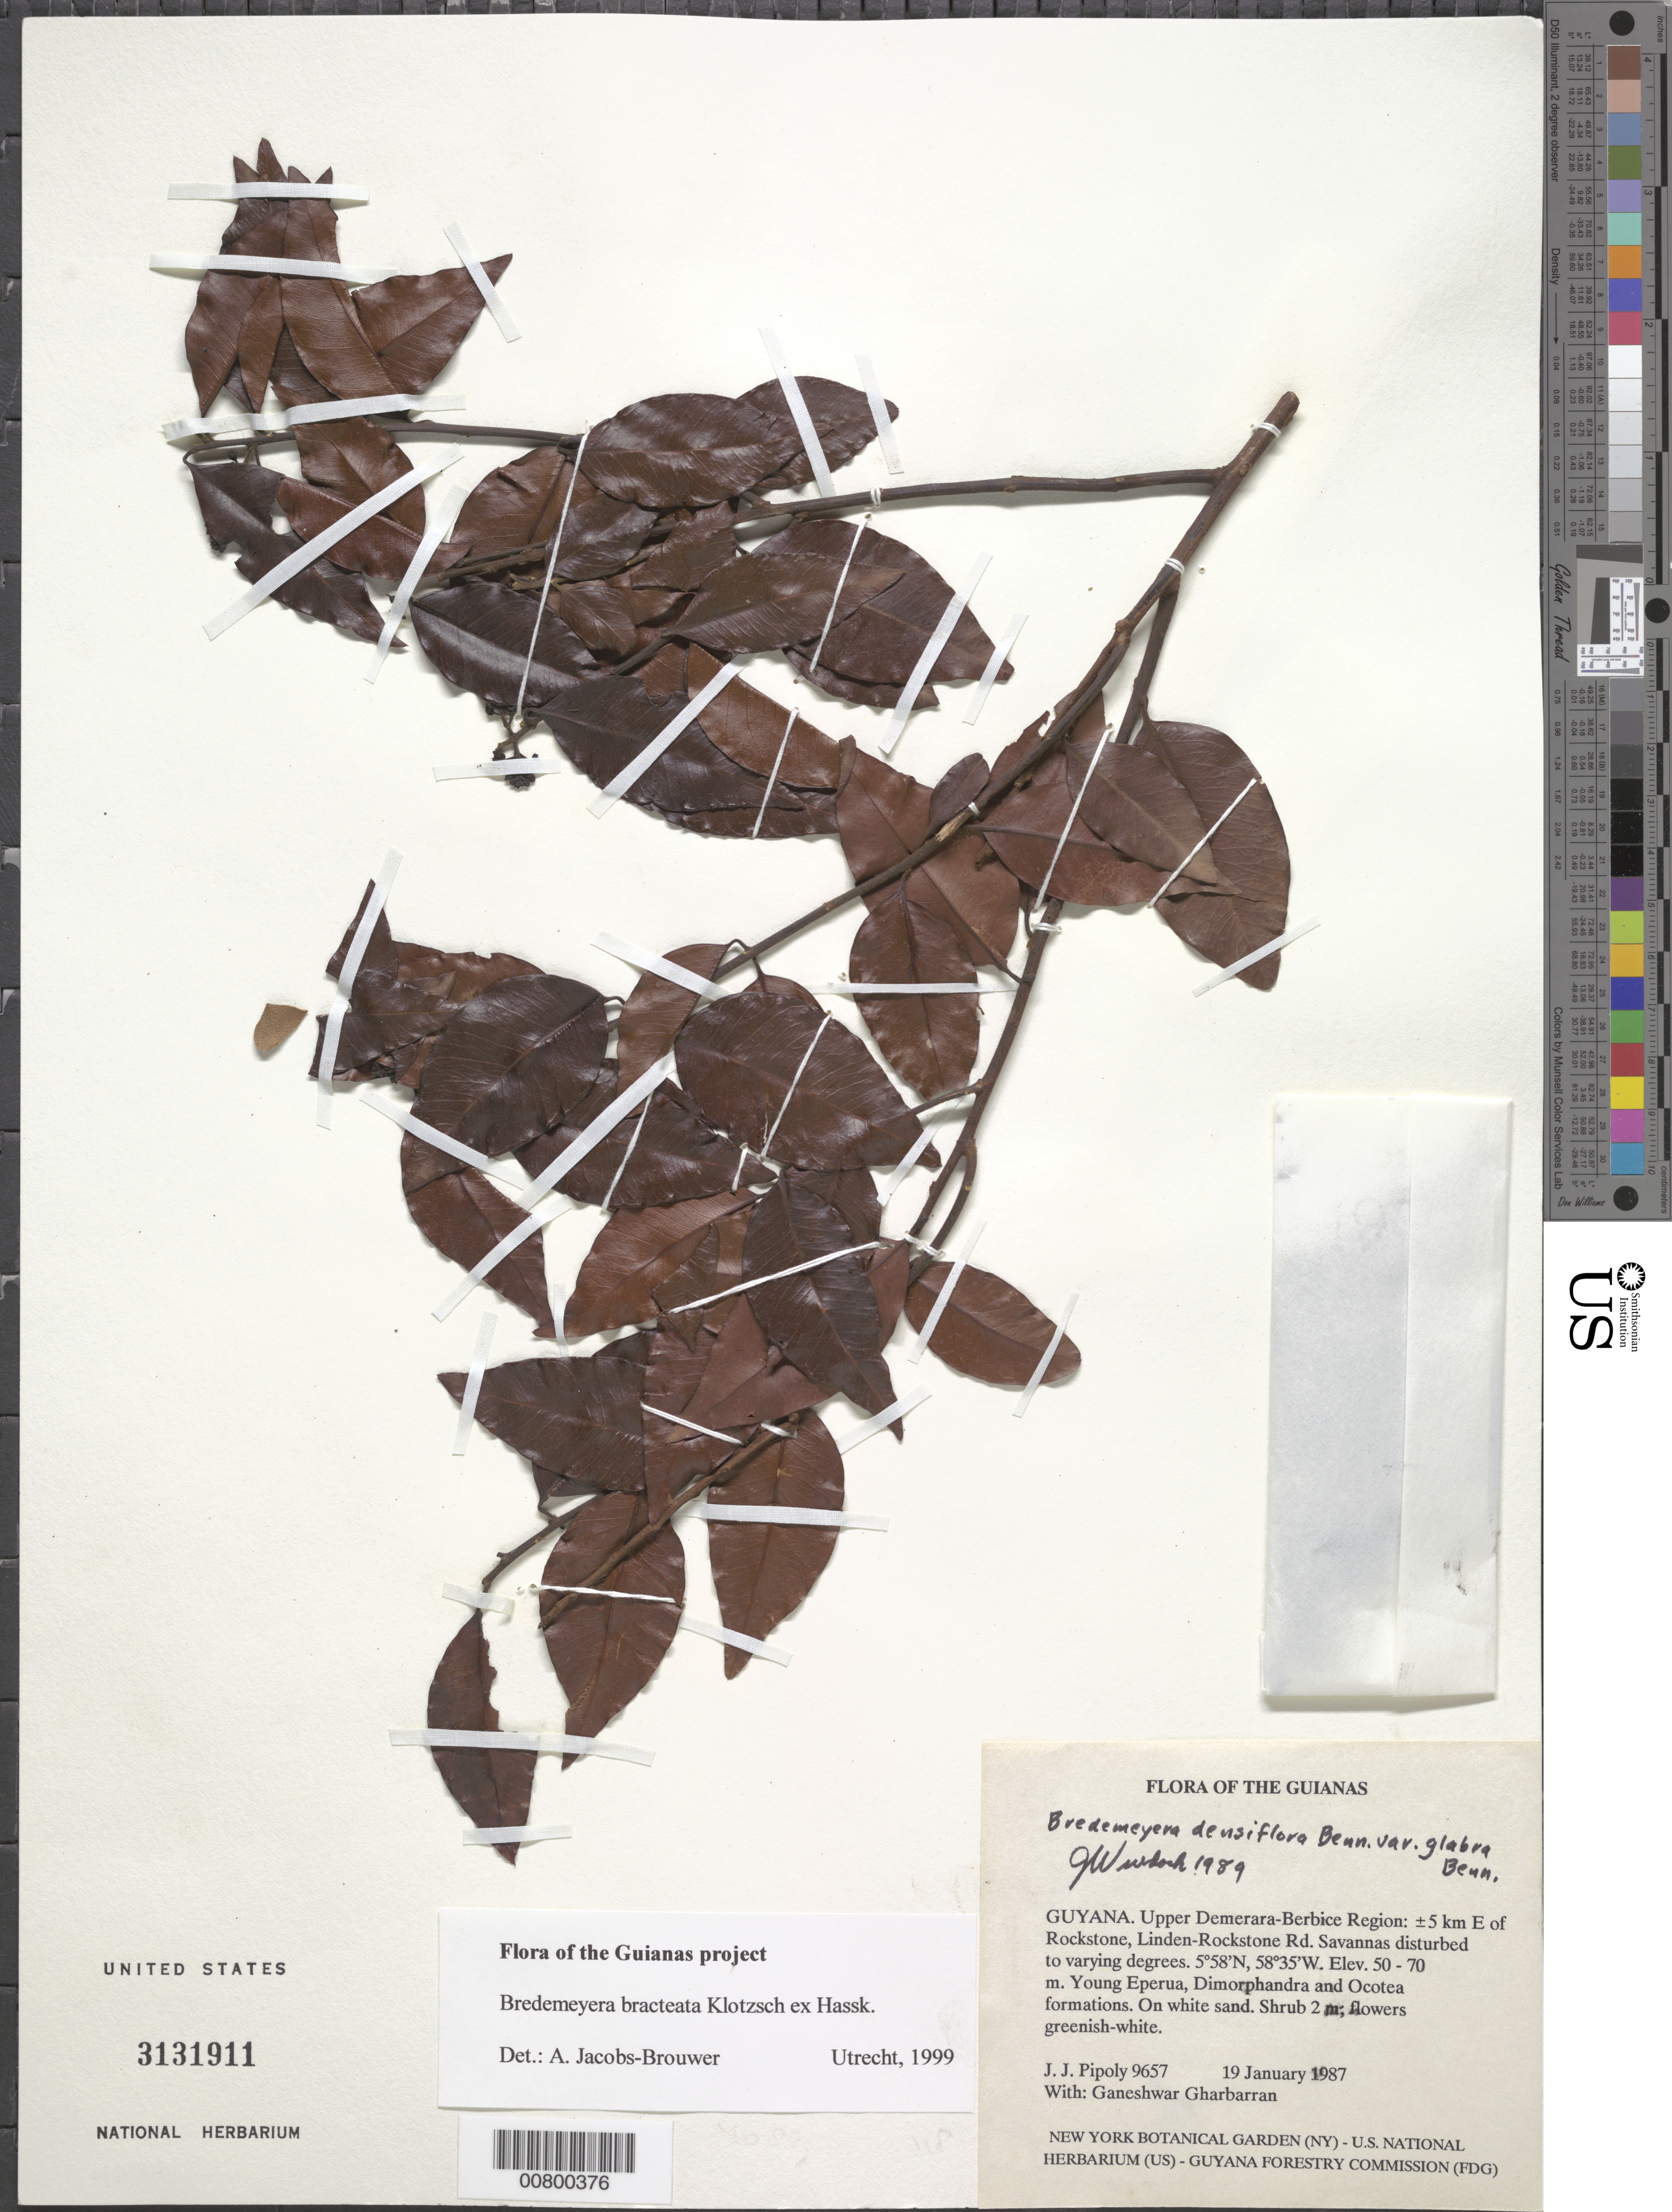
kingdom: Plantae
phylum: Tracheophyta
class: Magnoliopsida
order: Fabales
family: Polygalaceae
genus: Bredemeyera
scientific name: Bredemeyera bracteata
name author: Klotzsch ex Hassk.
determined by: Jacobs-Brouwer, A.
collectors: J. J. Pipoly & G. Gharbarran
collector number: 9657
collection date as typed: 19 January 1987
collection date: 1987-01-19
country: Guyana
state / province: U. Demerara-Berbice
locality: ±5 km E of Rockstone, Linden-Rockstone Rd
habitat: Savannas disturbed to varying degrees. Young Eperua, Dimorphandra and Ocotea formations. On white sand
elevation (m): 50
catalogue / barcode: US 3131911